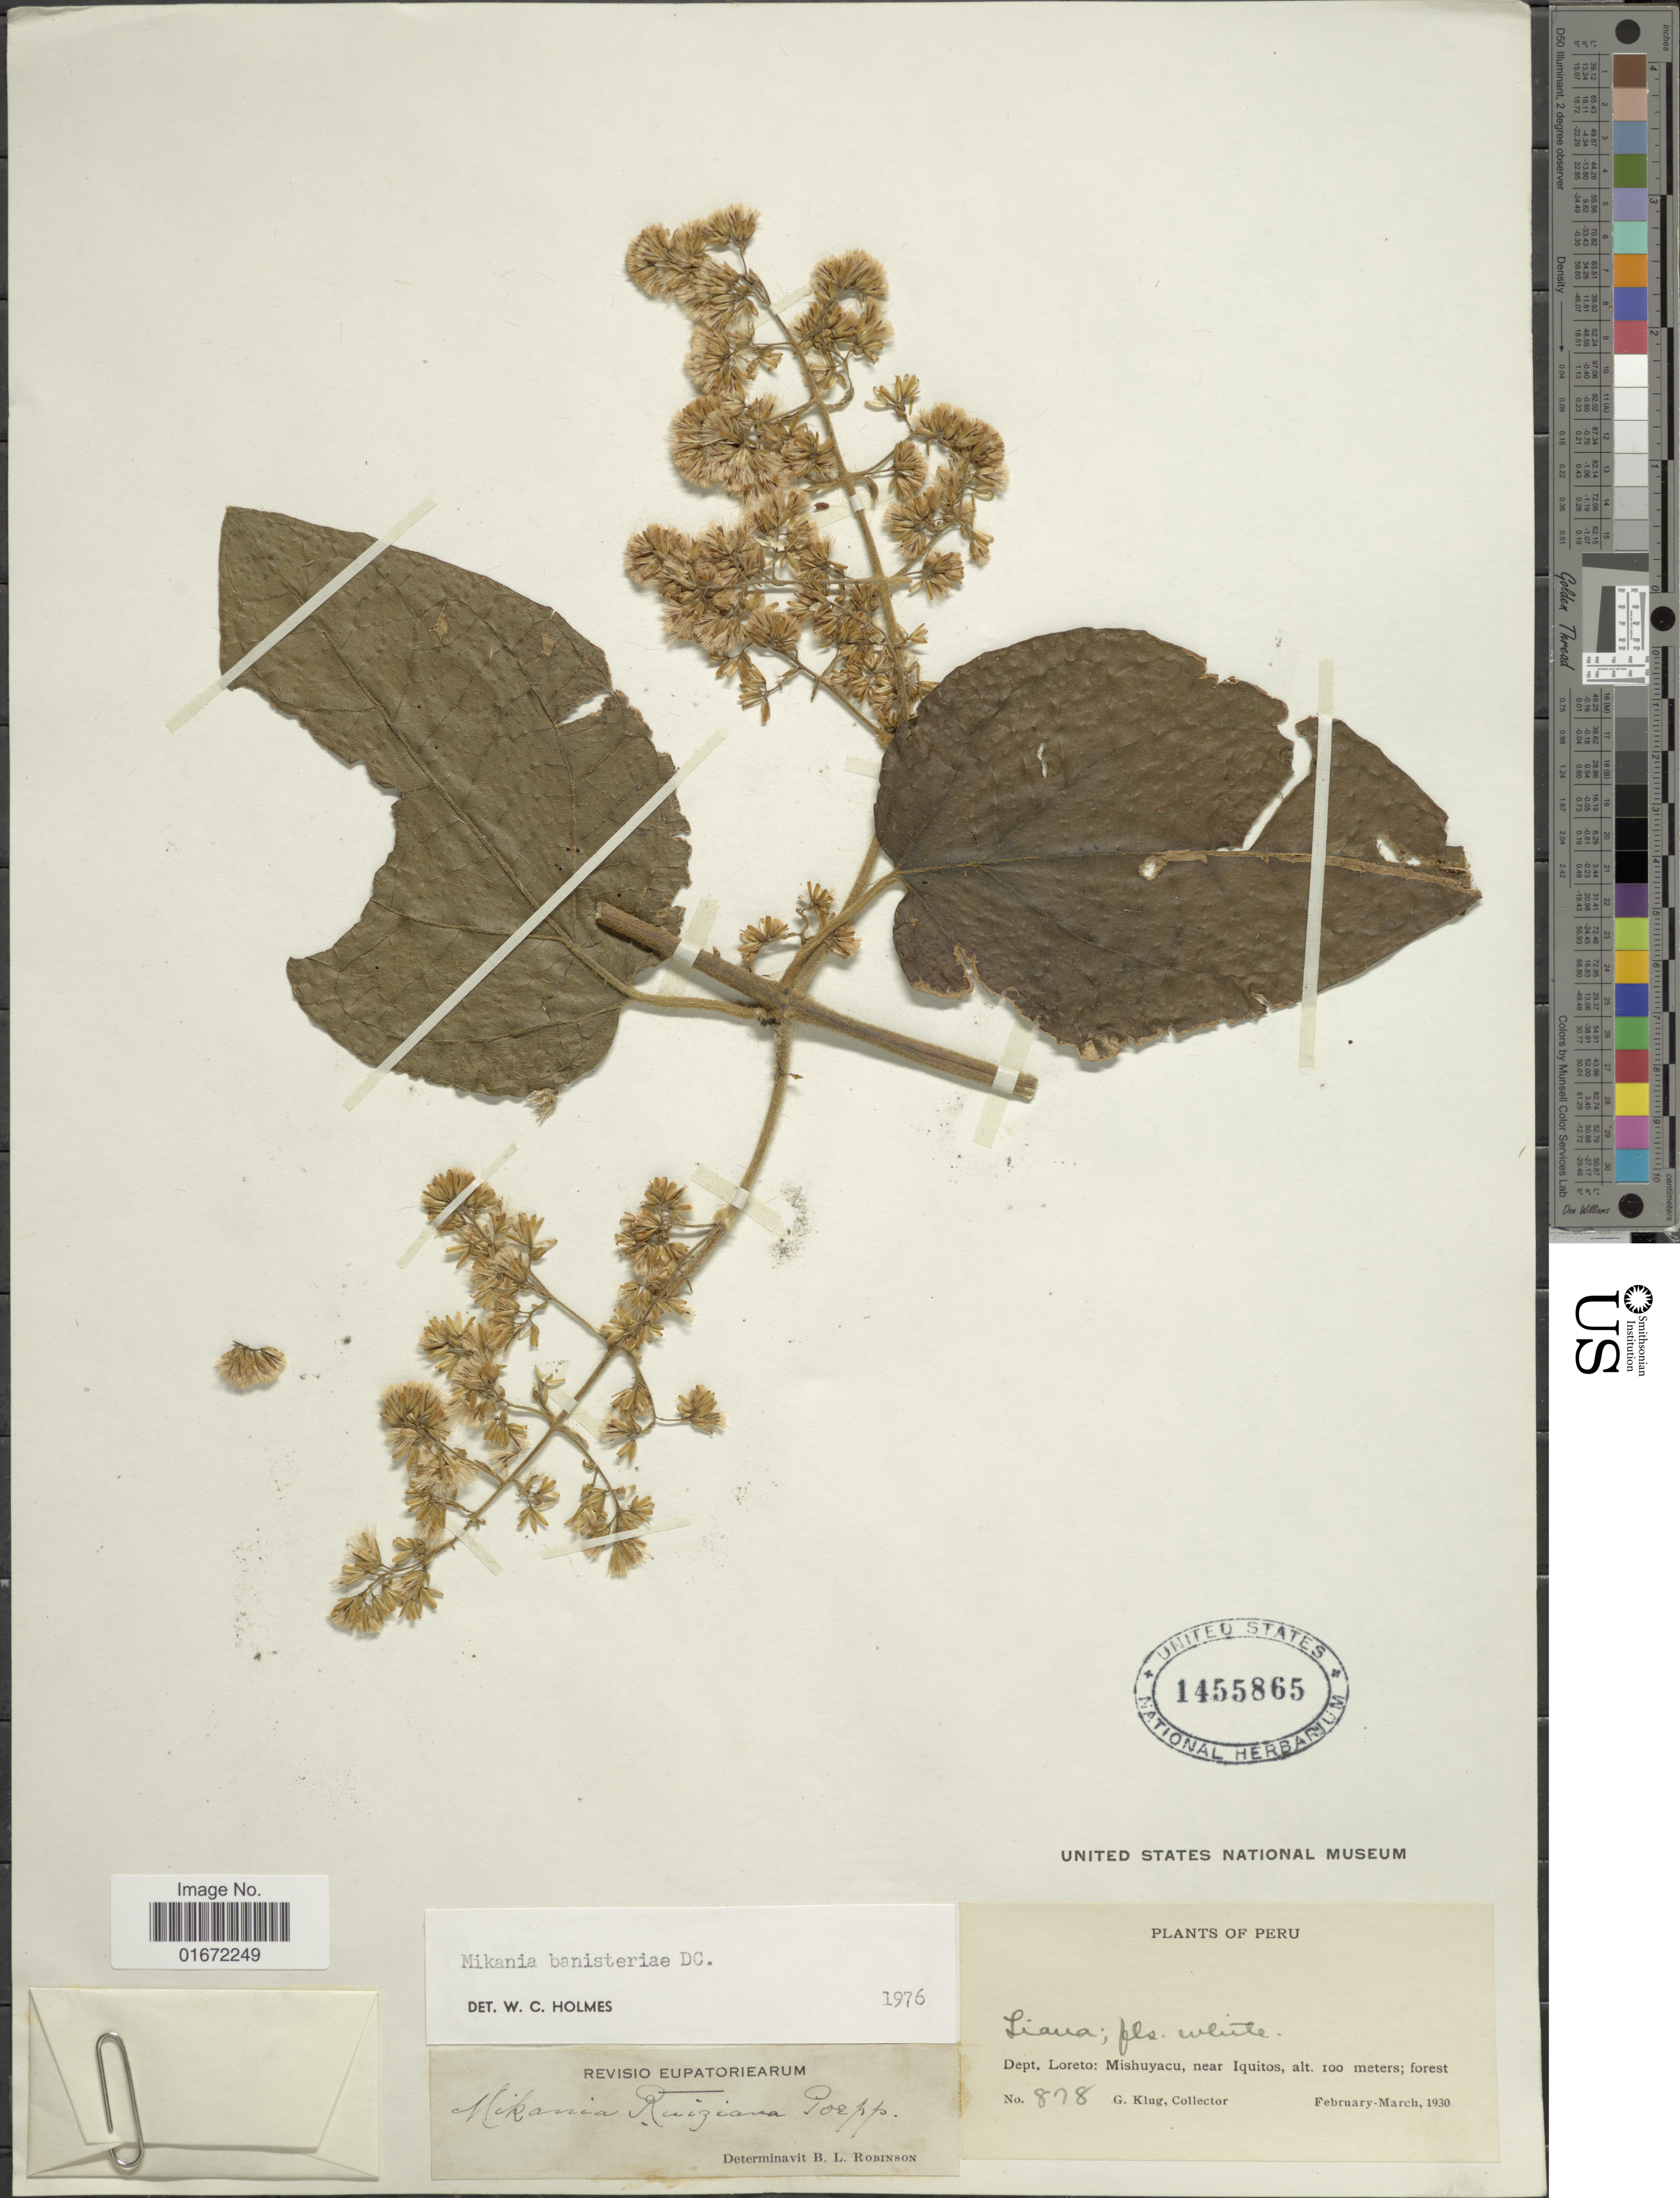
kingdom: Plantae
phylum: Tracheophyta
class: Magnoliopsida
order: Asterales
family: Asteraceae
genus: Mikania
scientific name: Mikania banisteriae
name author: DC.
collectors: G. Klug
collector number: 878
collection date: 1930-02/1930-03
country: Peru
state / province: Loreto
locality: Dept. Loreto: Mishuyacu, near Iquitos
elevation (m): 100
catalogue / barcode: US 1455865